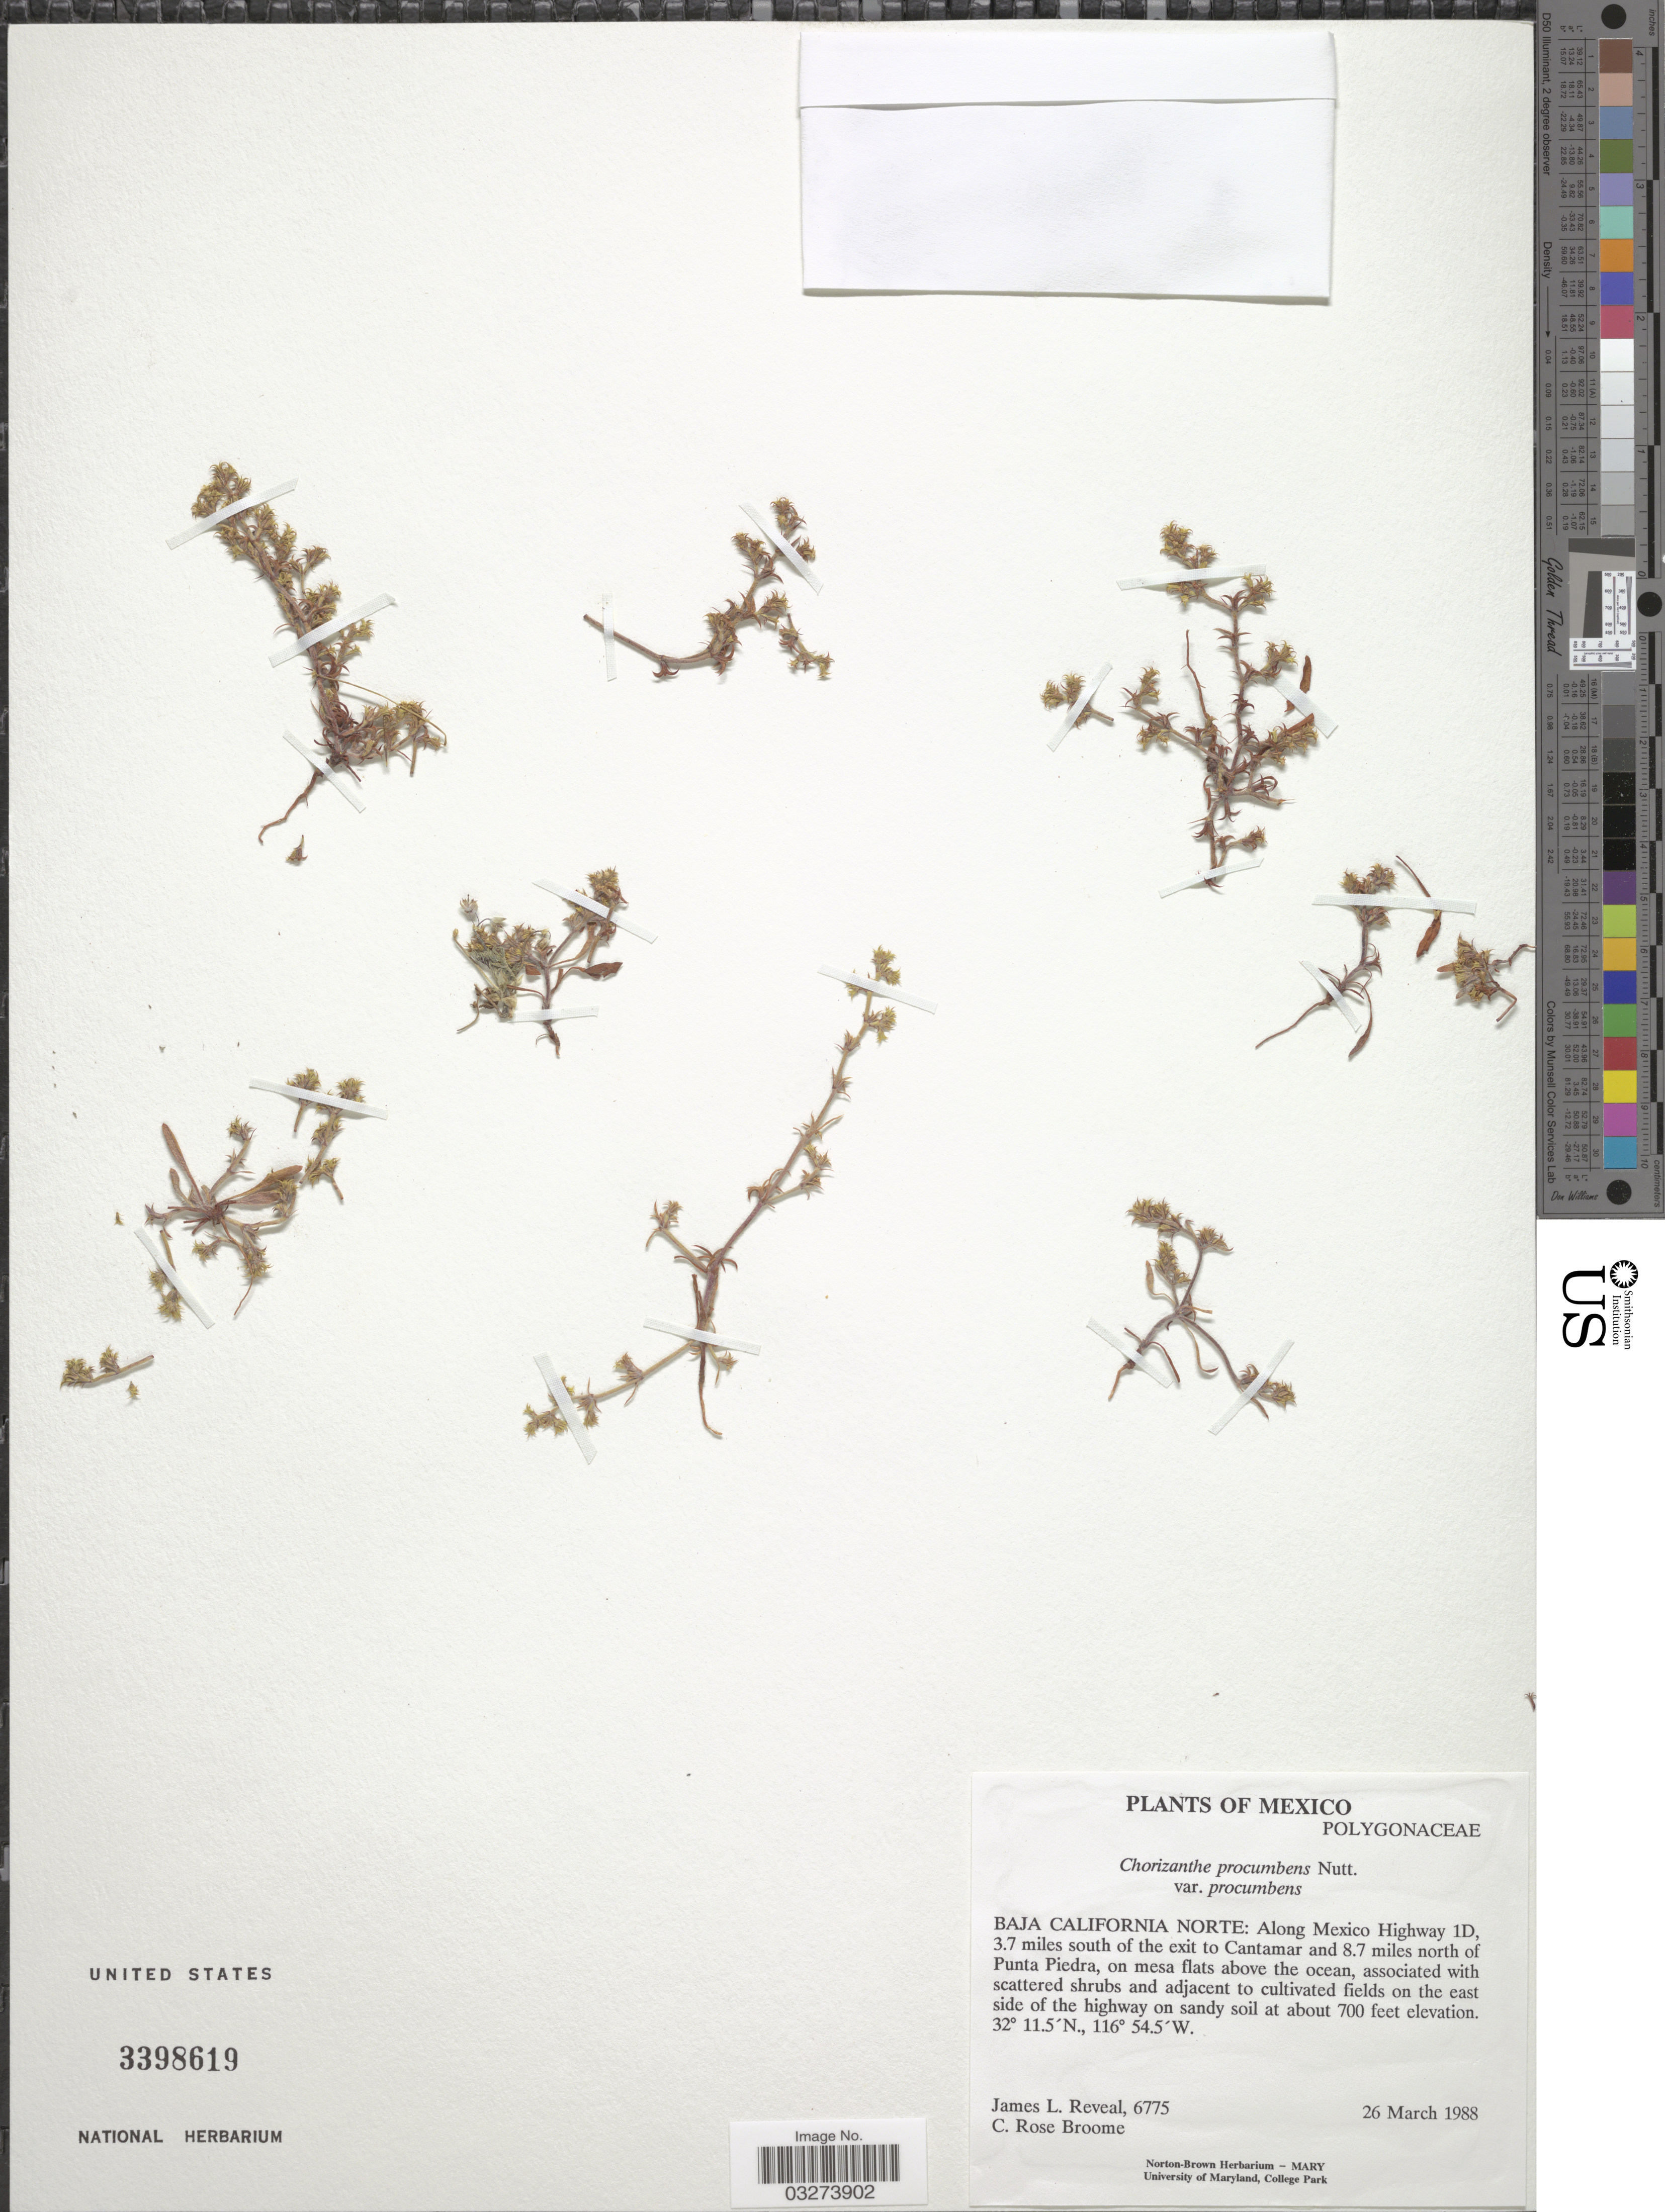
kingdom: Plantae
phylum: Tracheophyta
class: Magnoliopsida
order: Caryophyllales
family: Polygonaceae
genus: Chorizanthe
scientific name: Chorizanthe procumbens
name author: Nutt.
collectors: J. L. Reveal & C. R. Broome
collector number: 6775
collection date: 1988-03-26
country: Mexico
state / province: Baja California Norte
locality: Along Mexico Highway 1D, 3.7 miles south of the exit to Cantamar and 8.7 miles north of Punta Piedra.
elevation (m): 213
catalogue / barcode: US 3398619